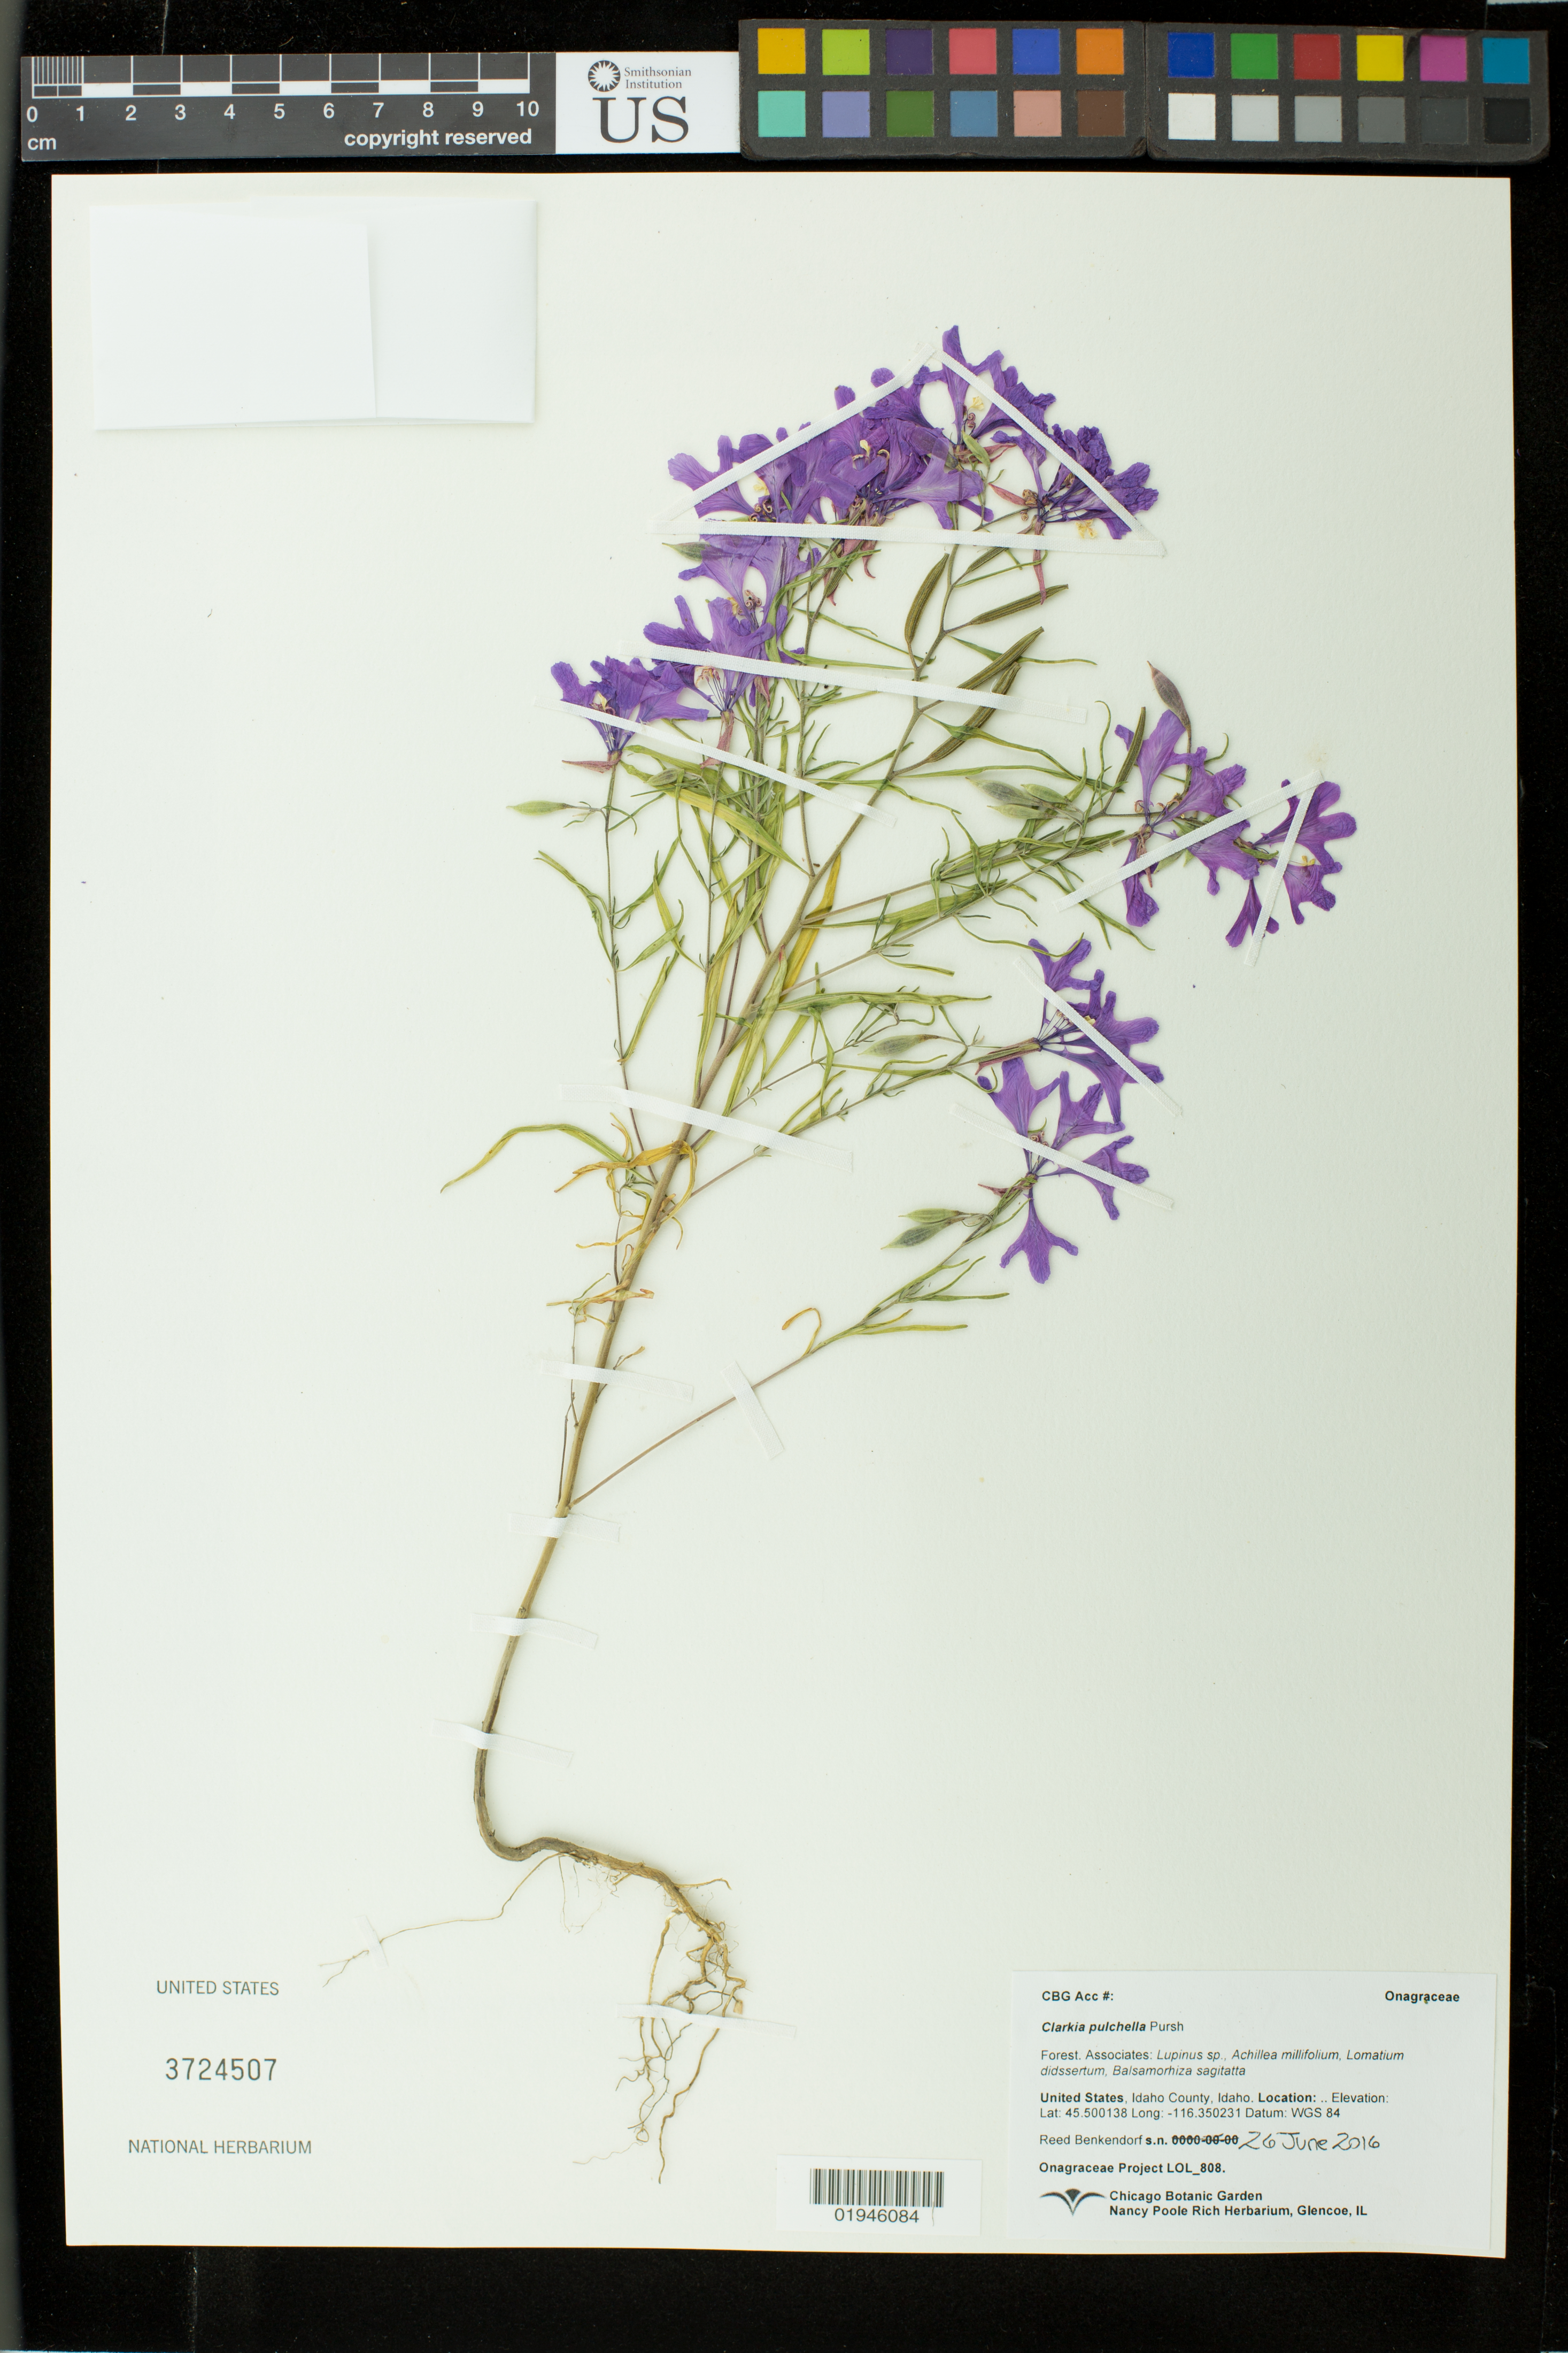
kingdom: Plantae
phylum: Tracheophyta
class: Magnoliopsida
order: Myrtales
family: Onagraceae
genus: Clarkia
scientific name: Clarkia pulchella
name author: Pursh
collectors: R. Benkendorf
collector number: LOL 808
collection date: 2016-06-26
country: United States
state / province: Idaho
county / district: Idaho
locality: Saddle Cow Creek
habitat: Forest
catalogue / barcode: US 3724507